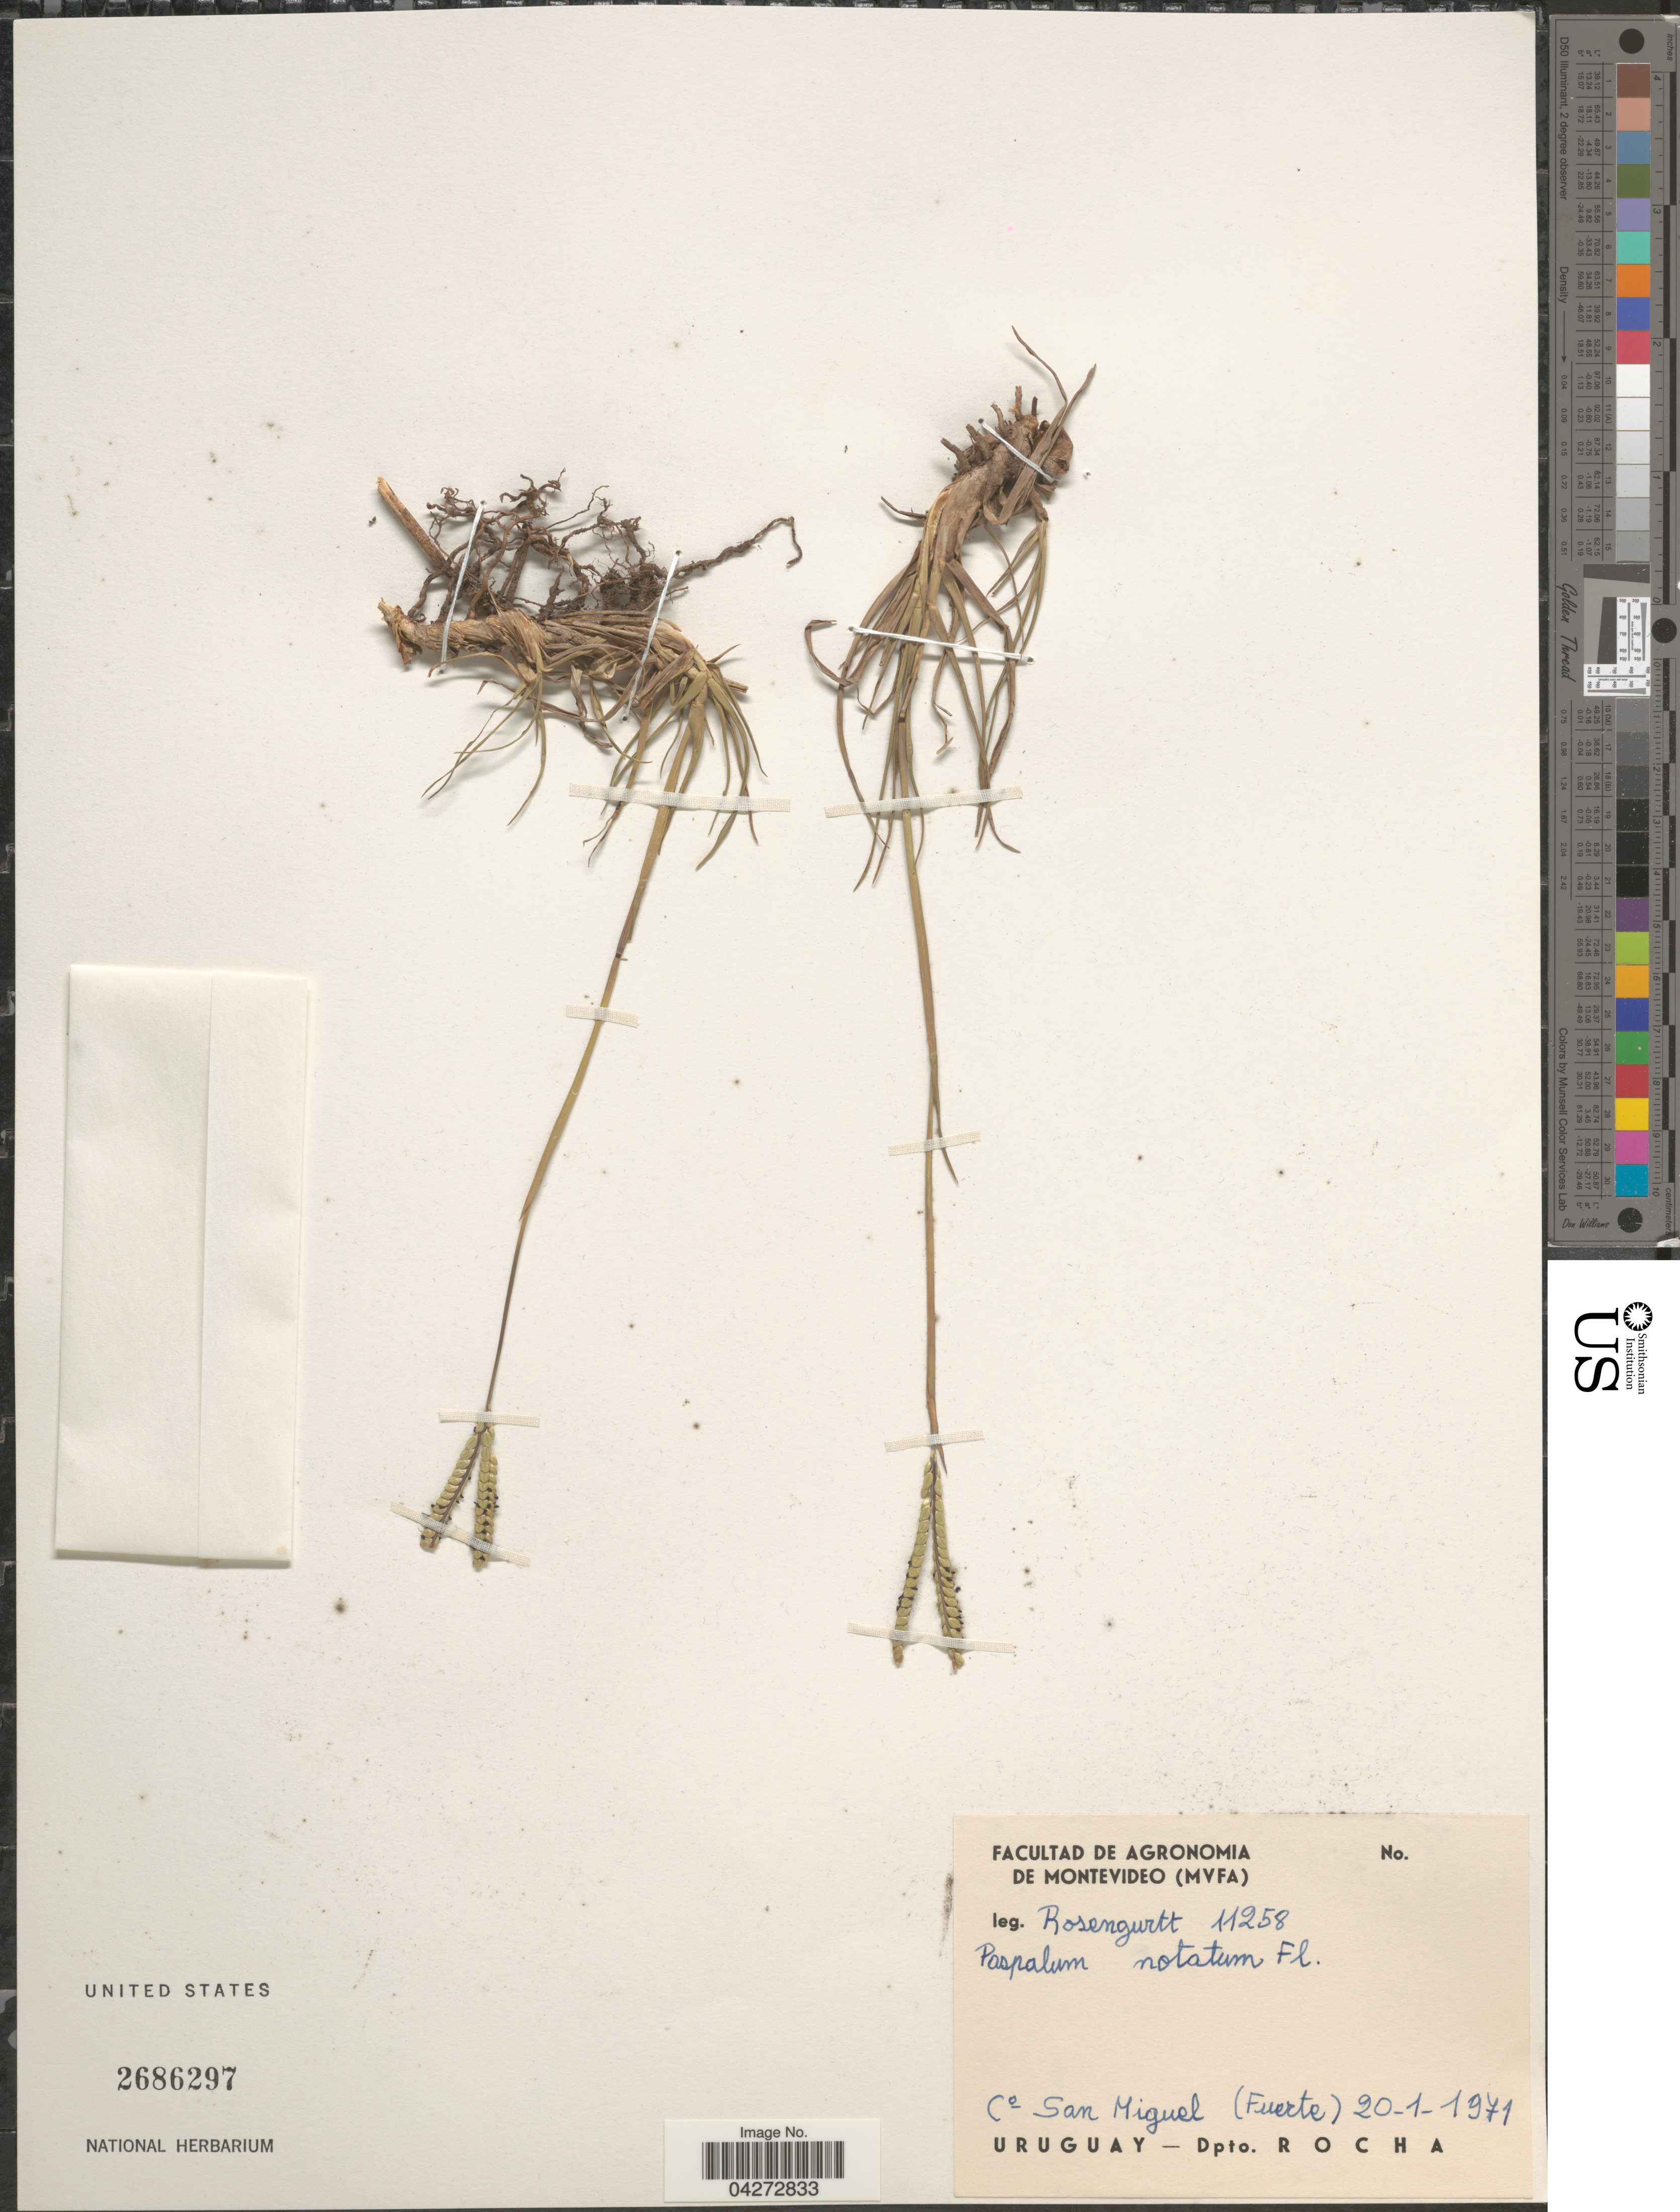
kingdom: Plantae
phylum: Tracheophyta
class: Liliopsida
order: Poales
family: Poaceae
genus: Paspalum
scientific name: Paspalum notatum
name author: Flüggé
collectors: Rosengurtt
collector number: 11258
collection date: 1971-01-20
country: Uruguay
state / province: Montevideo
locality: C° San Miguel (Fuerte). Dpto. Rocha.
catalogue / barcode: US 2686297